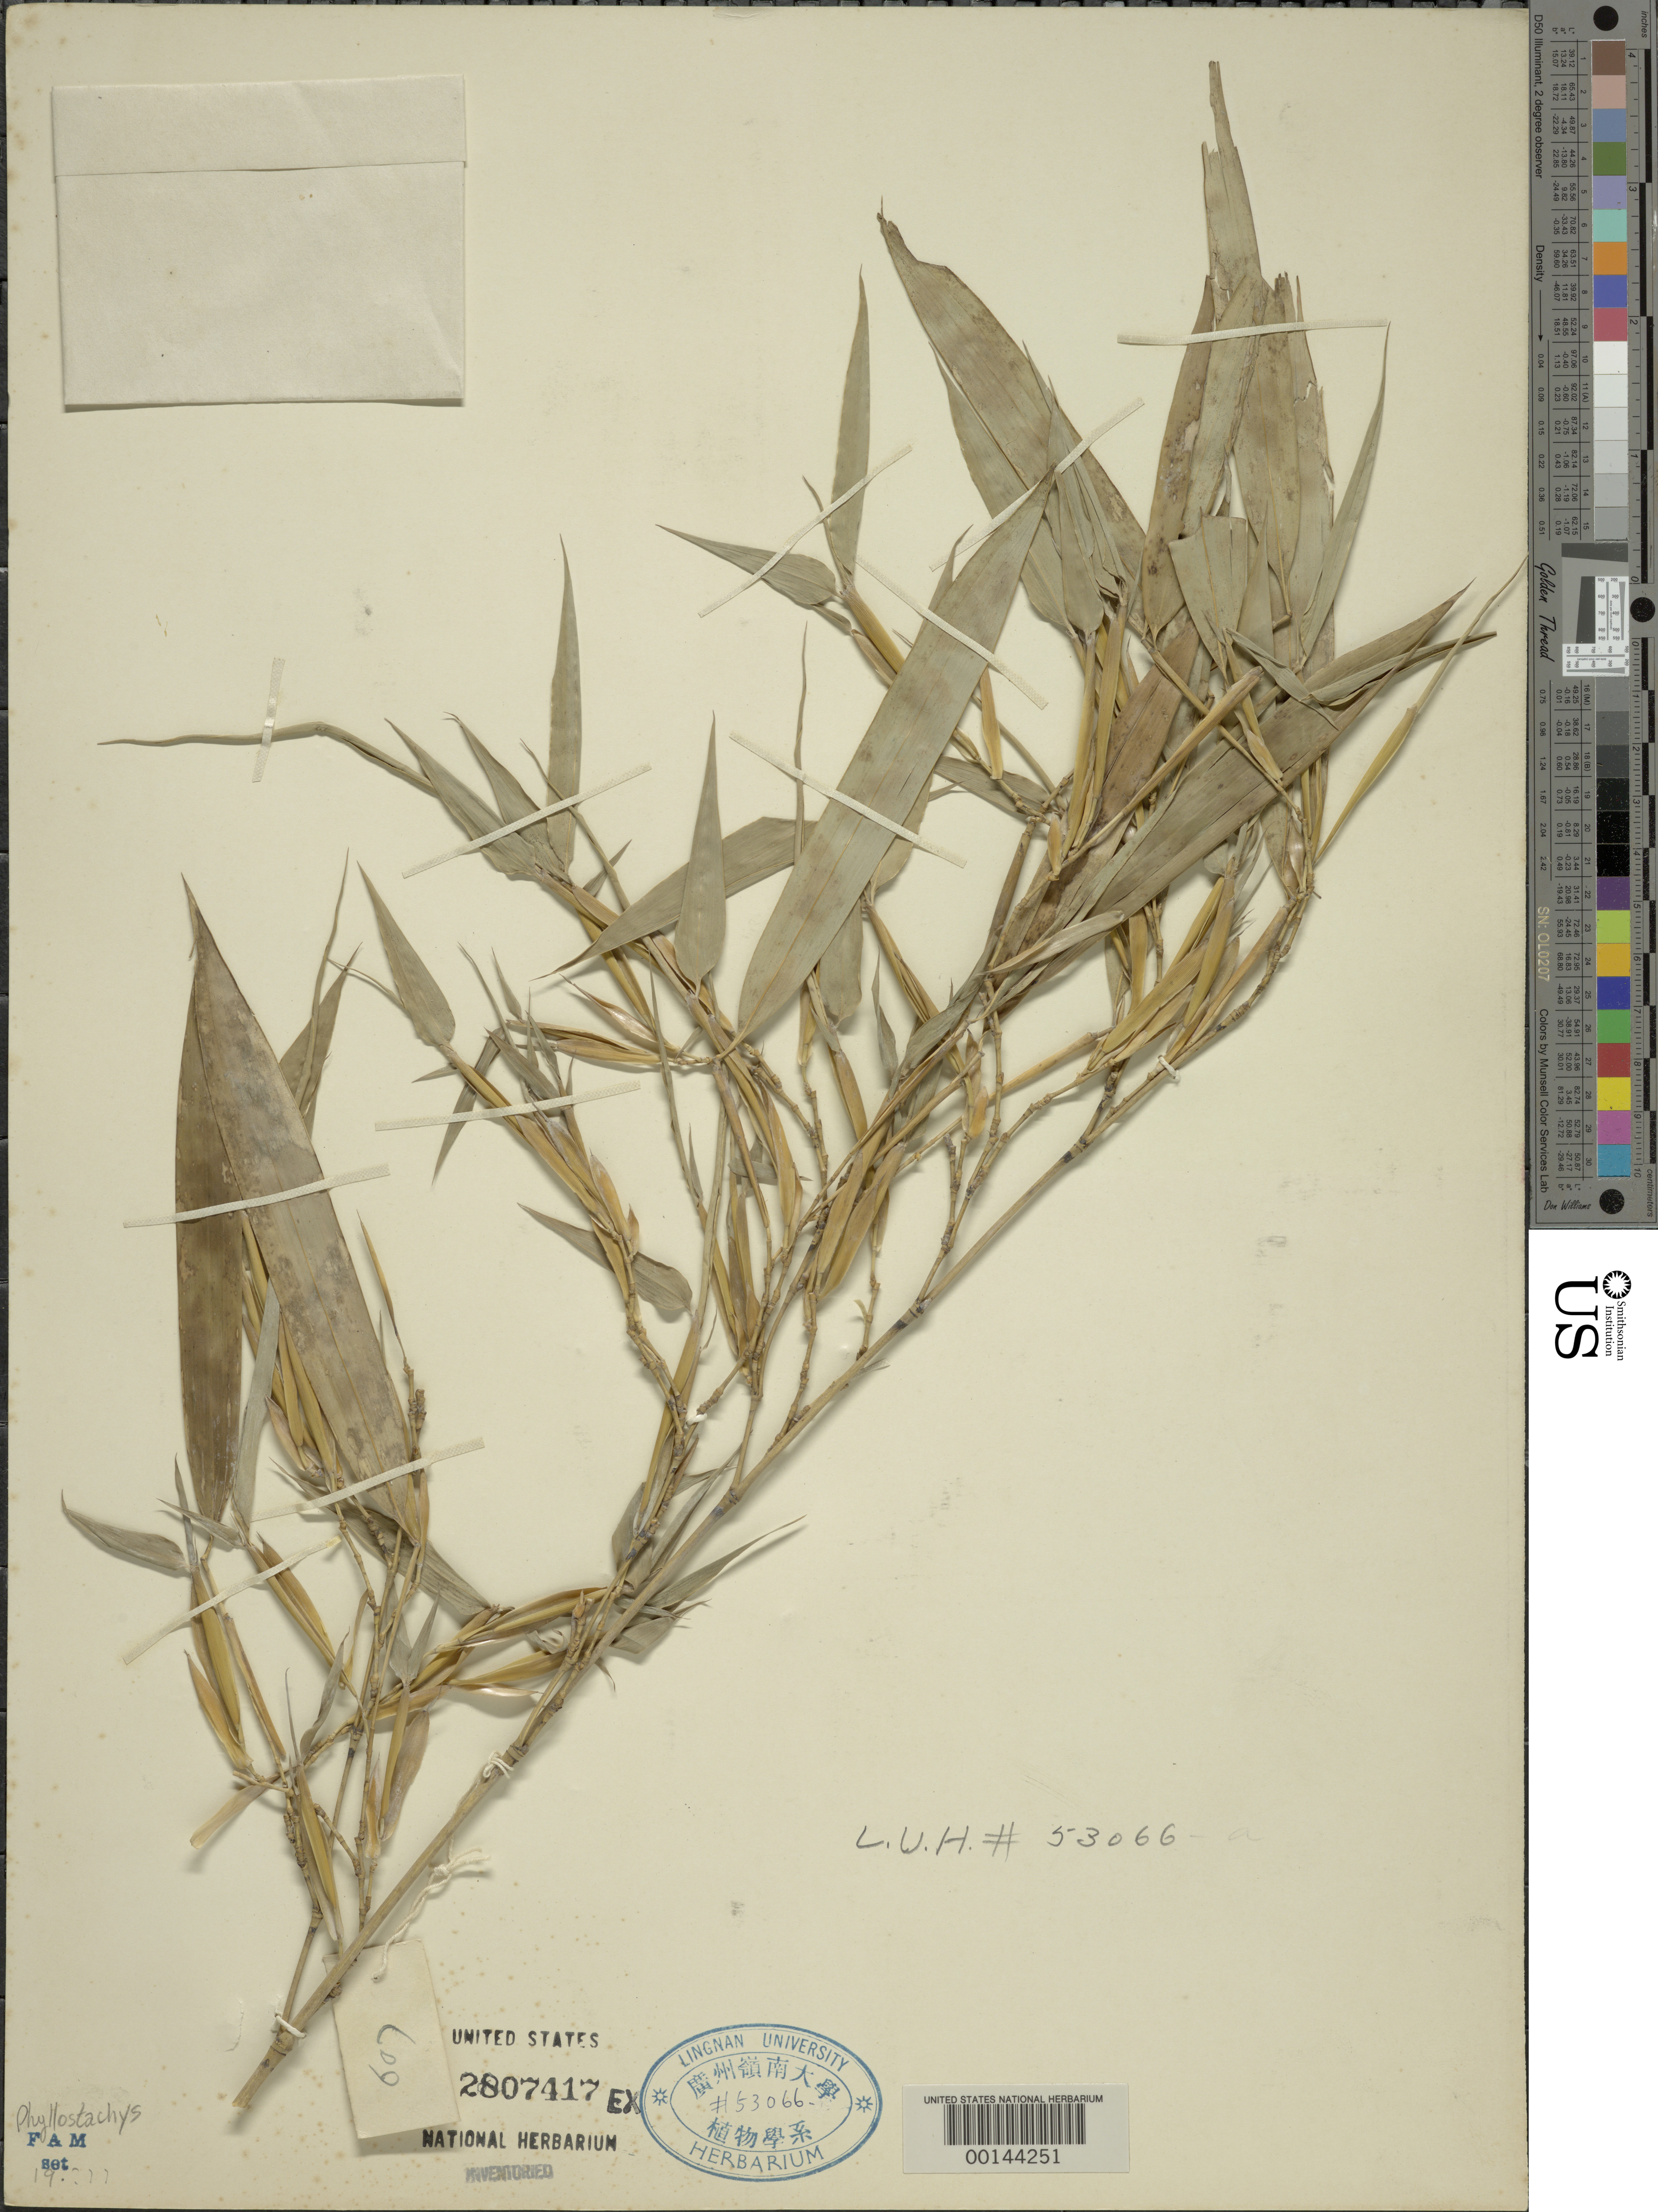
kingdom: Plantae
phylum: Tracheophyta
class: Liliopsida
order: Poales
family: Poaceae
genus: Phyllostachys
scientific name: Phyllostachys sp.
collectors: J. Rose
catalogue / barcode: US 2807417